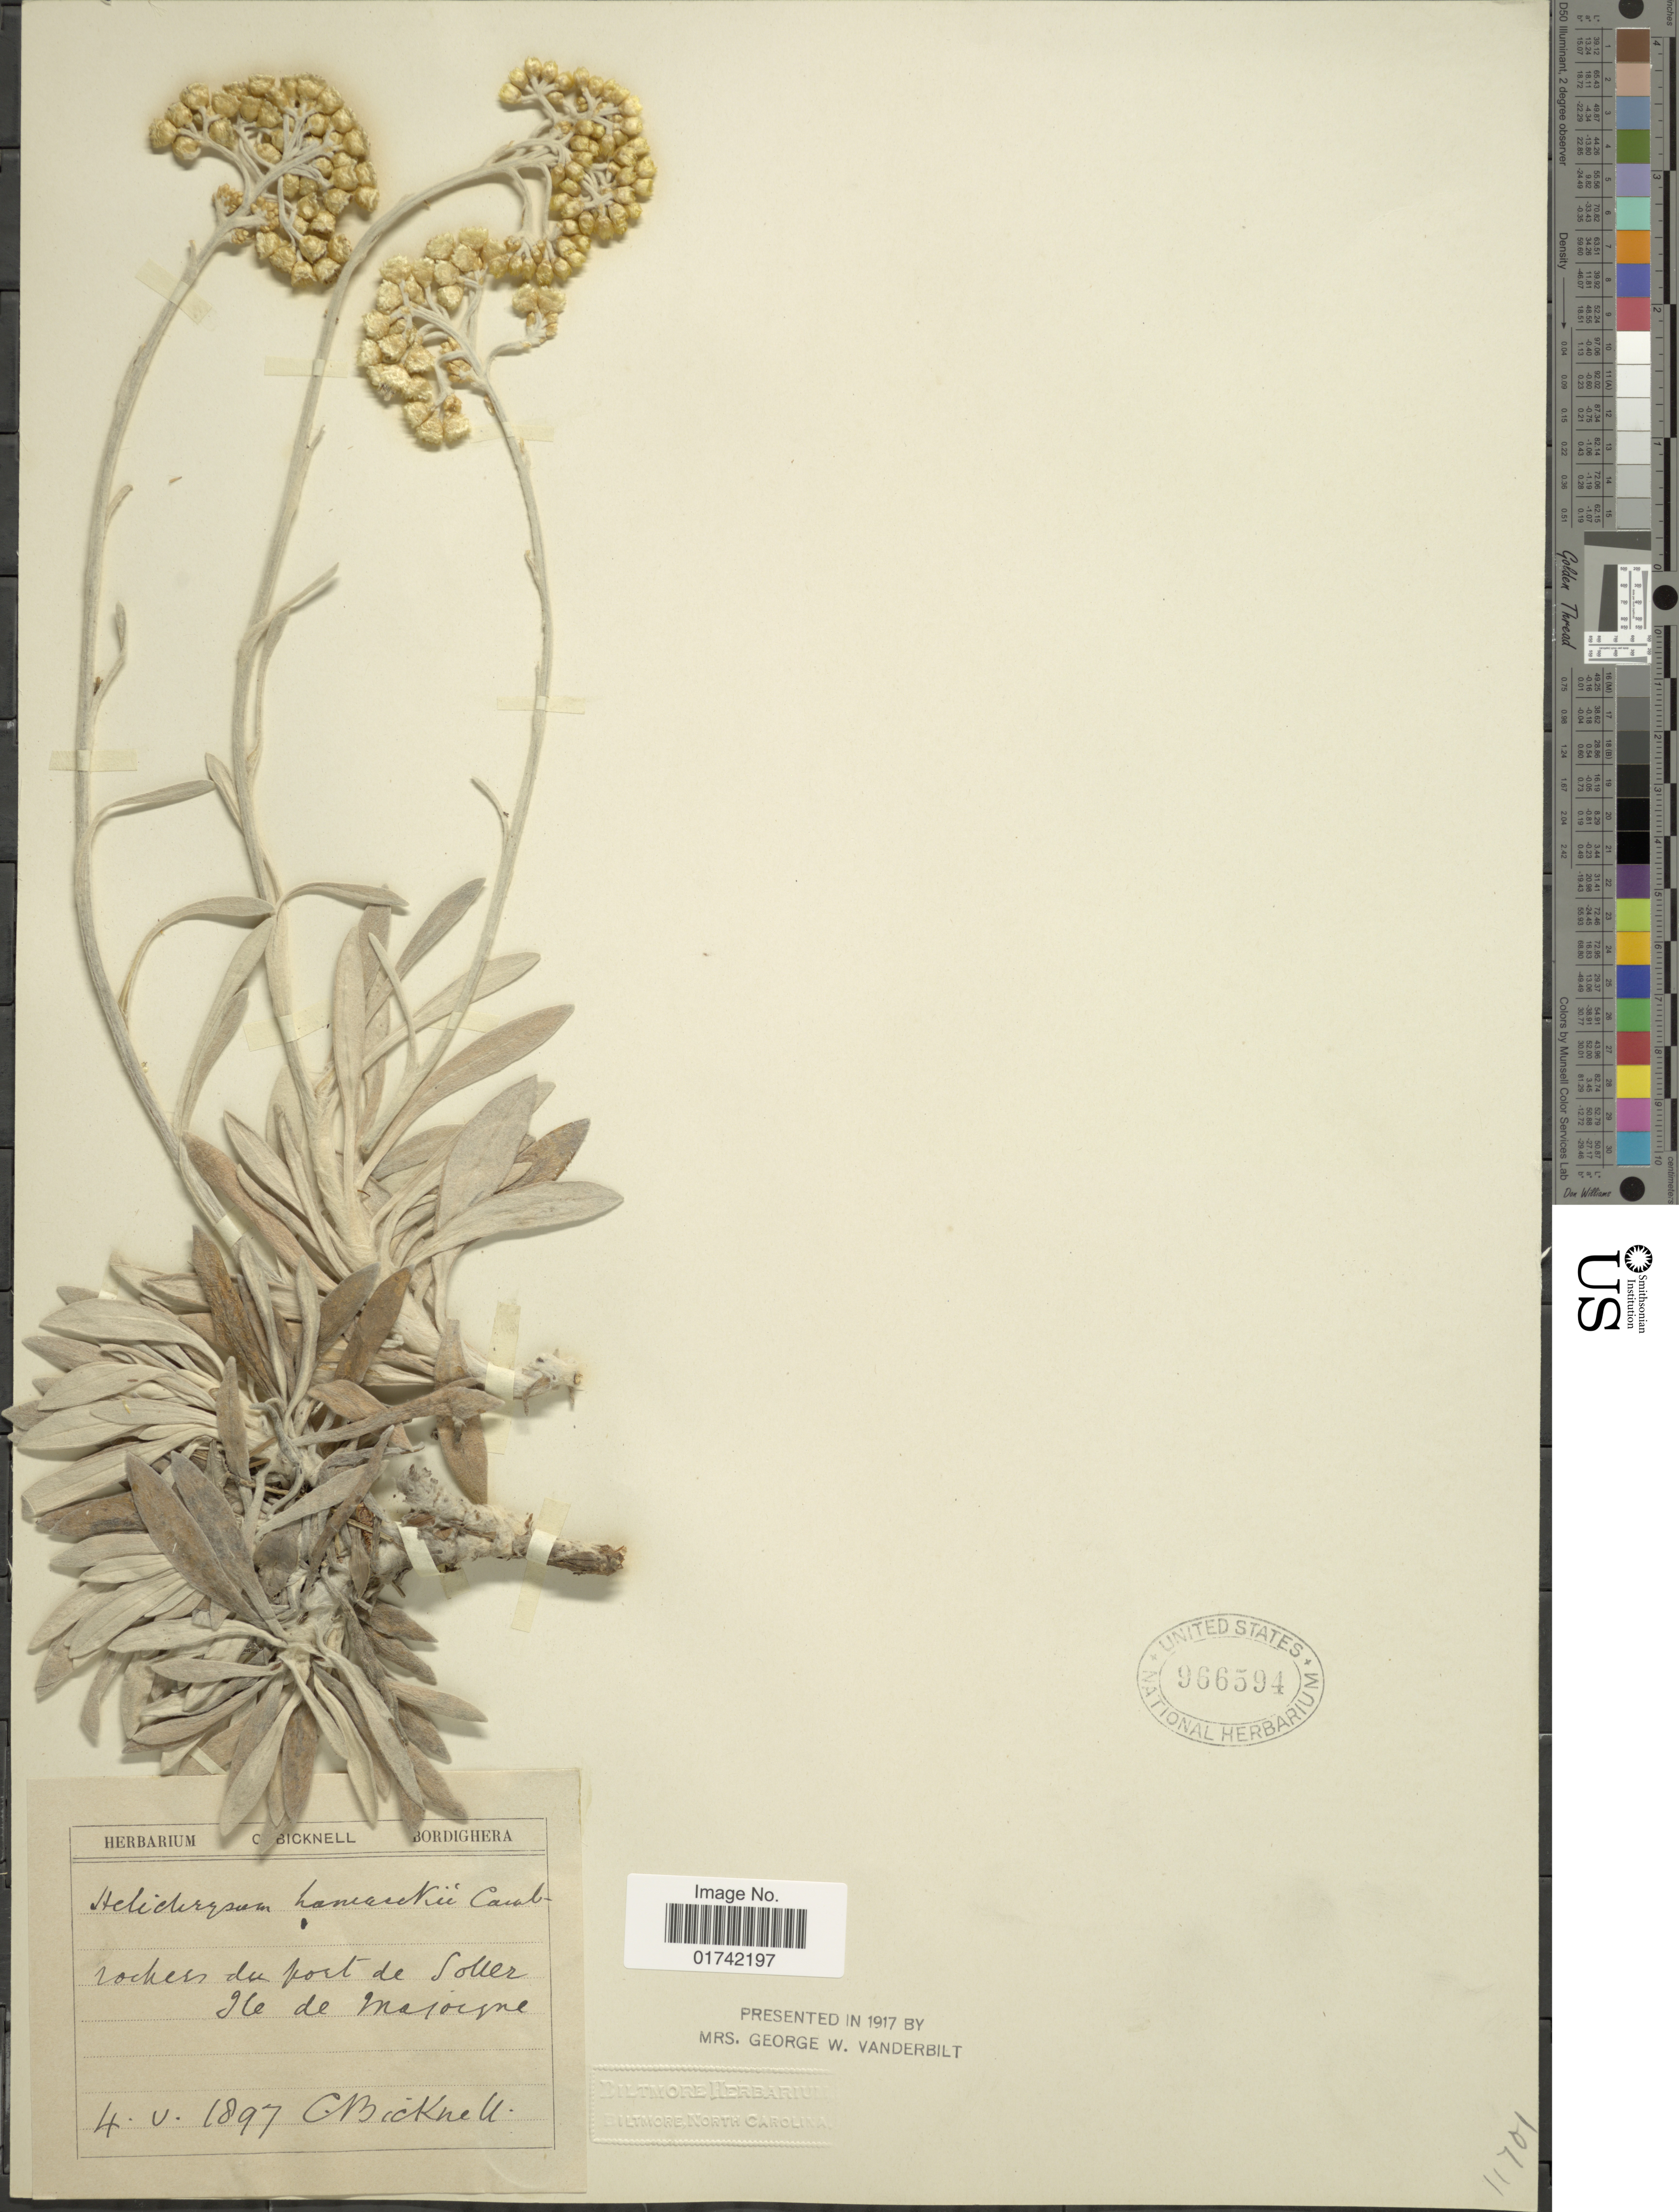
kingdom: Plantae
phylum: Tracheophyta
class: Magnoliopsida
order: Asterales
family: Asteraceae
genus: Helichrysum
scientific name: Helichrysum lamarckii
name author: Cambess.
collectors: C. Bicknell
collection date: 1897-05-04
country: Spain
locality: Rochers du port de Soller, Ile de majoune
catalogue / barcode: US 966594